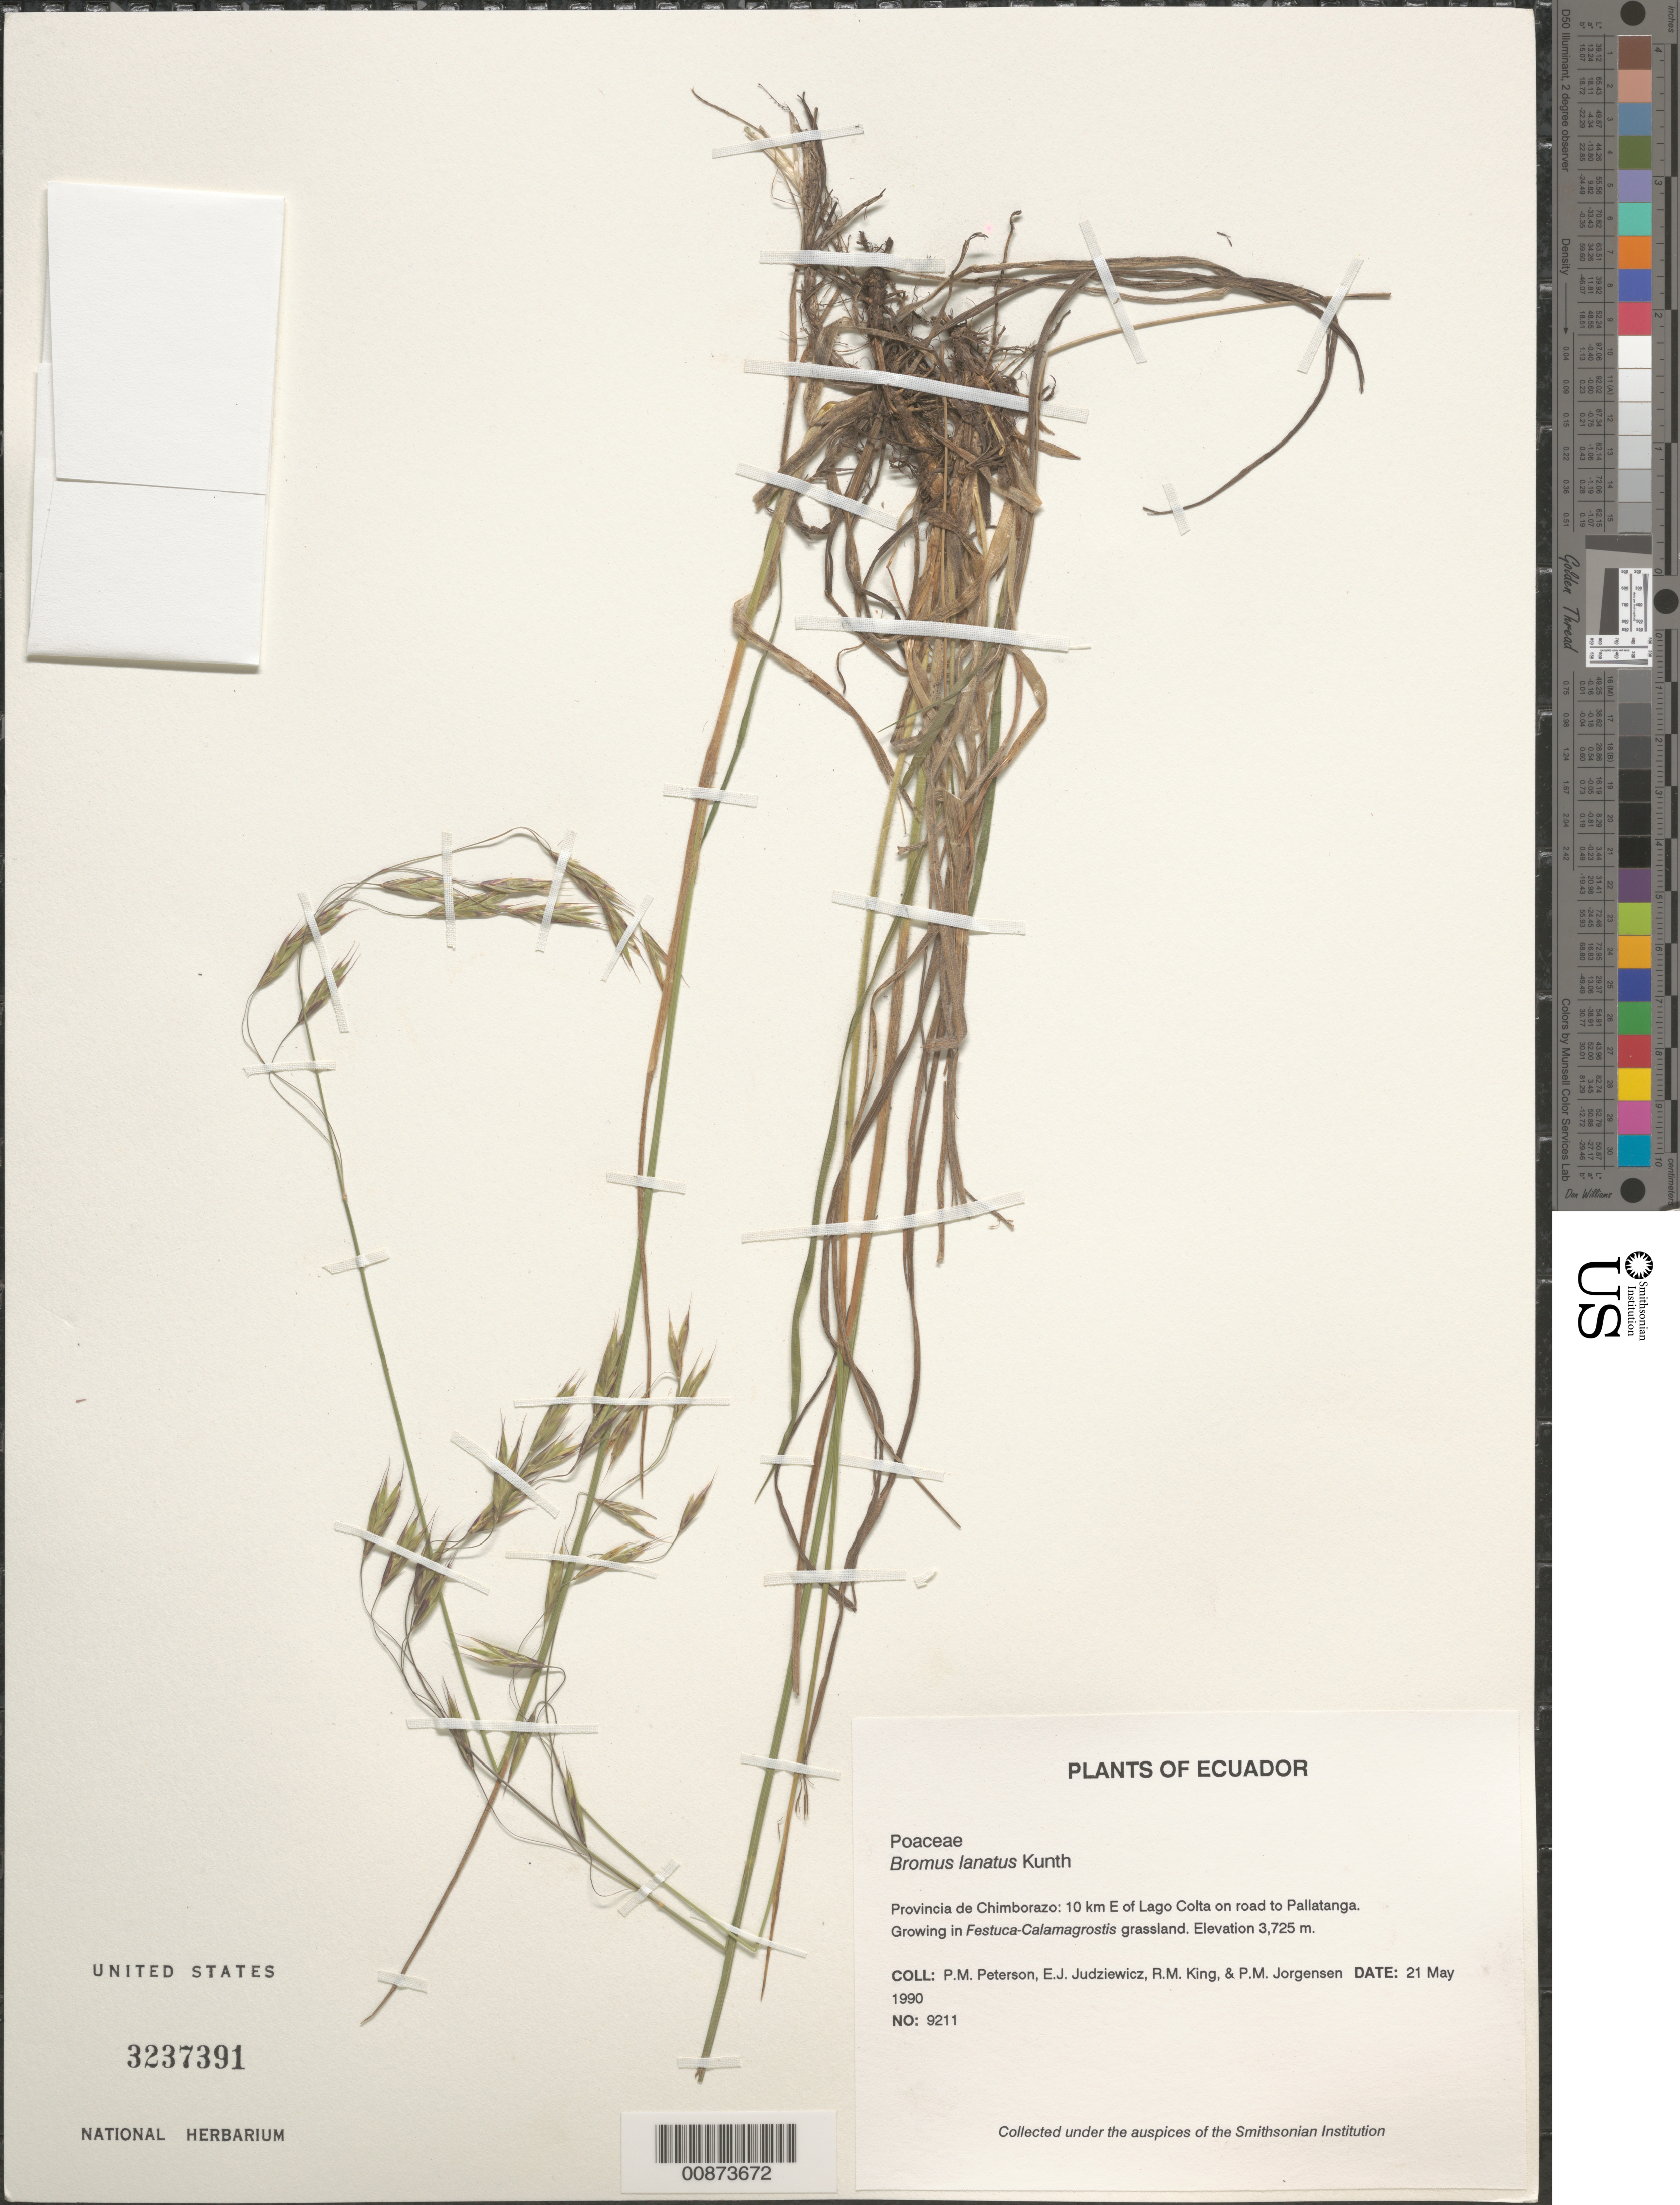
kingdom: Plantae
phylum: Tracheophyta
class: Liliopsida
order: Poales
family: Poaceae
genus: Bromus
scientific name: Bromus lanatus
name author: Kunth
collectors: P. M. Peterson, E. J. Judziewicz, R. M. King & P. M. Jørgensen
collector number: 09211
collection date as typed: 21 May 1990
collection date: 1990-05-21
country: Ecuador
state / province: Chimborazo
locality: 10 km E of Lago Colta on road to Pallatanga.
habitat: Growing in Festuca-Calamagrostis grassland.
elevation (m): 3725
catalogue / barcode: US 3237391